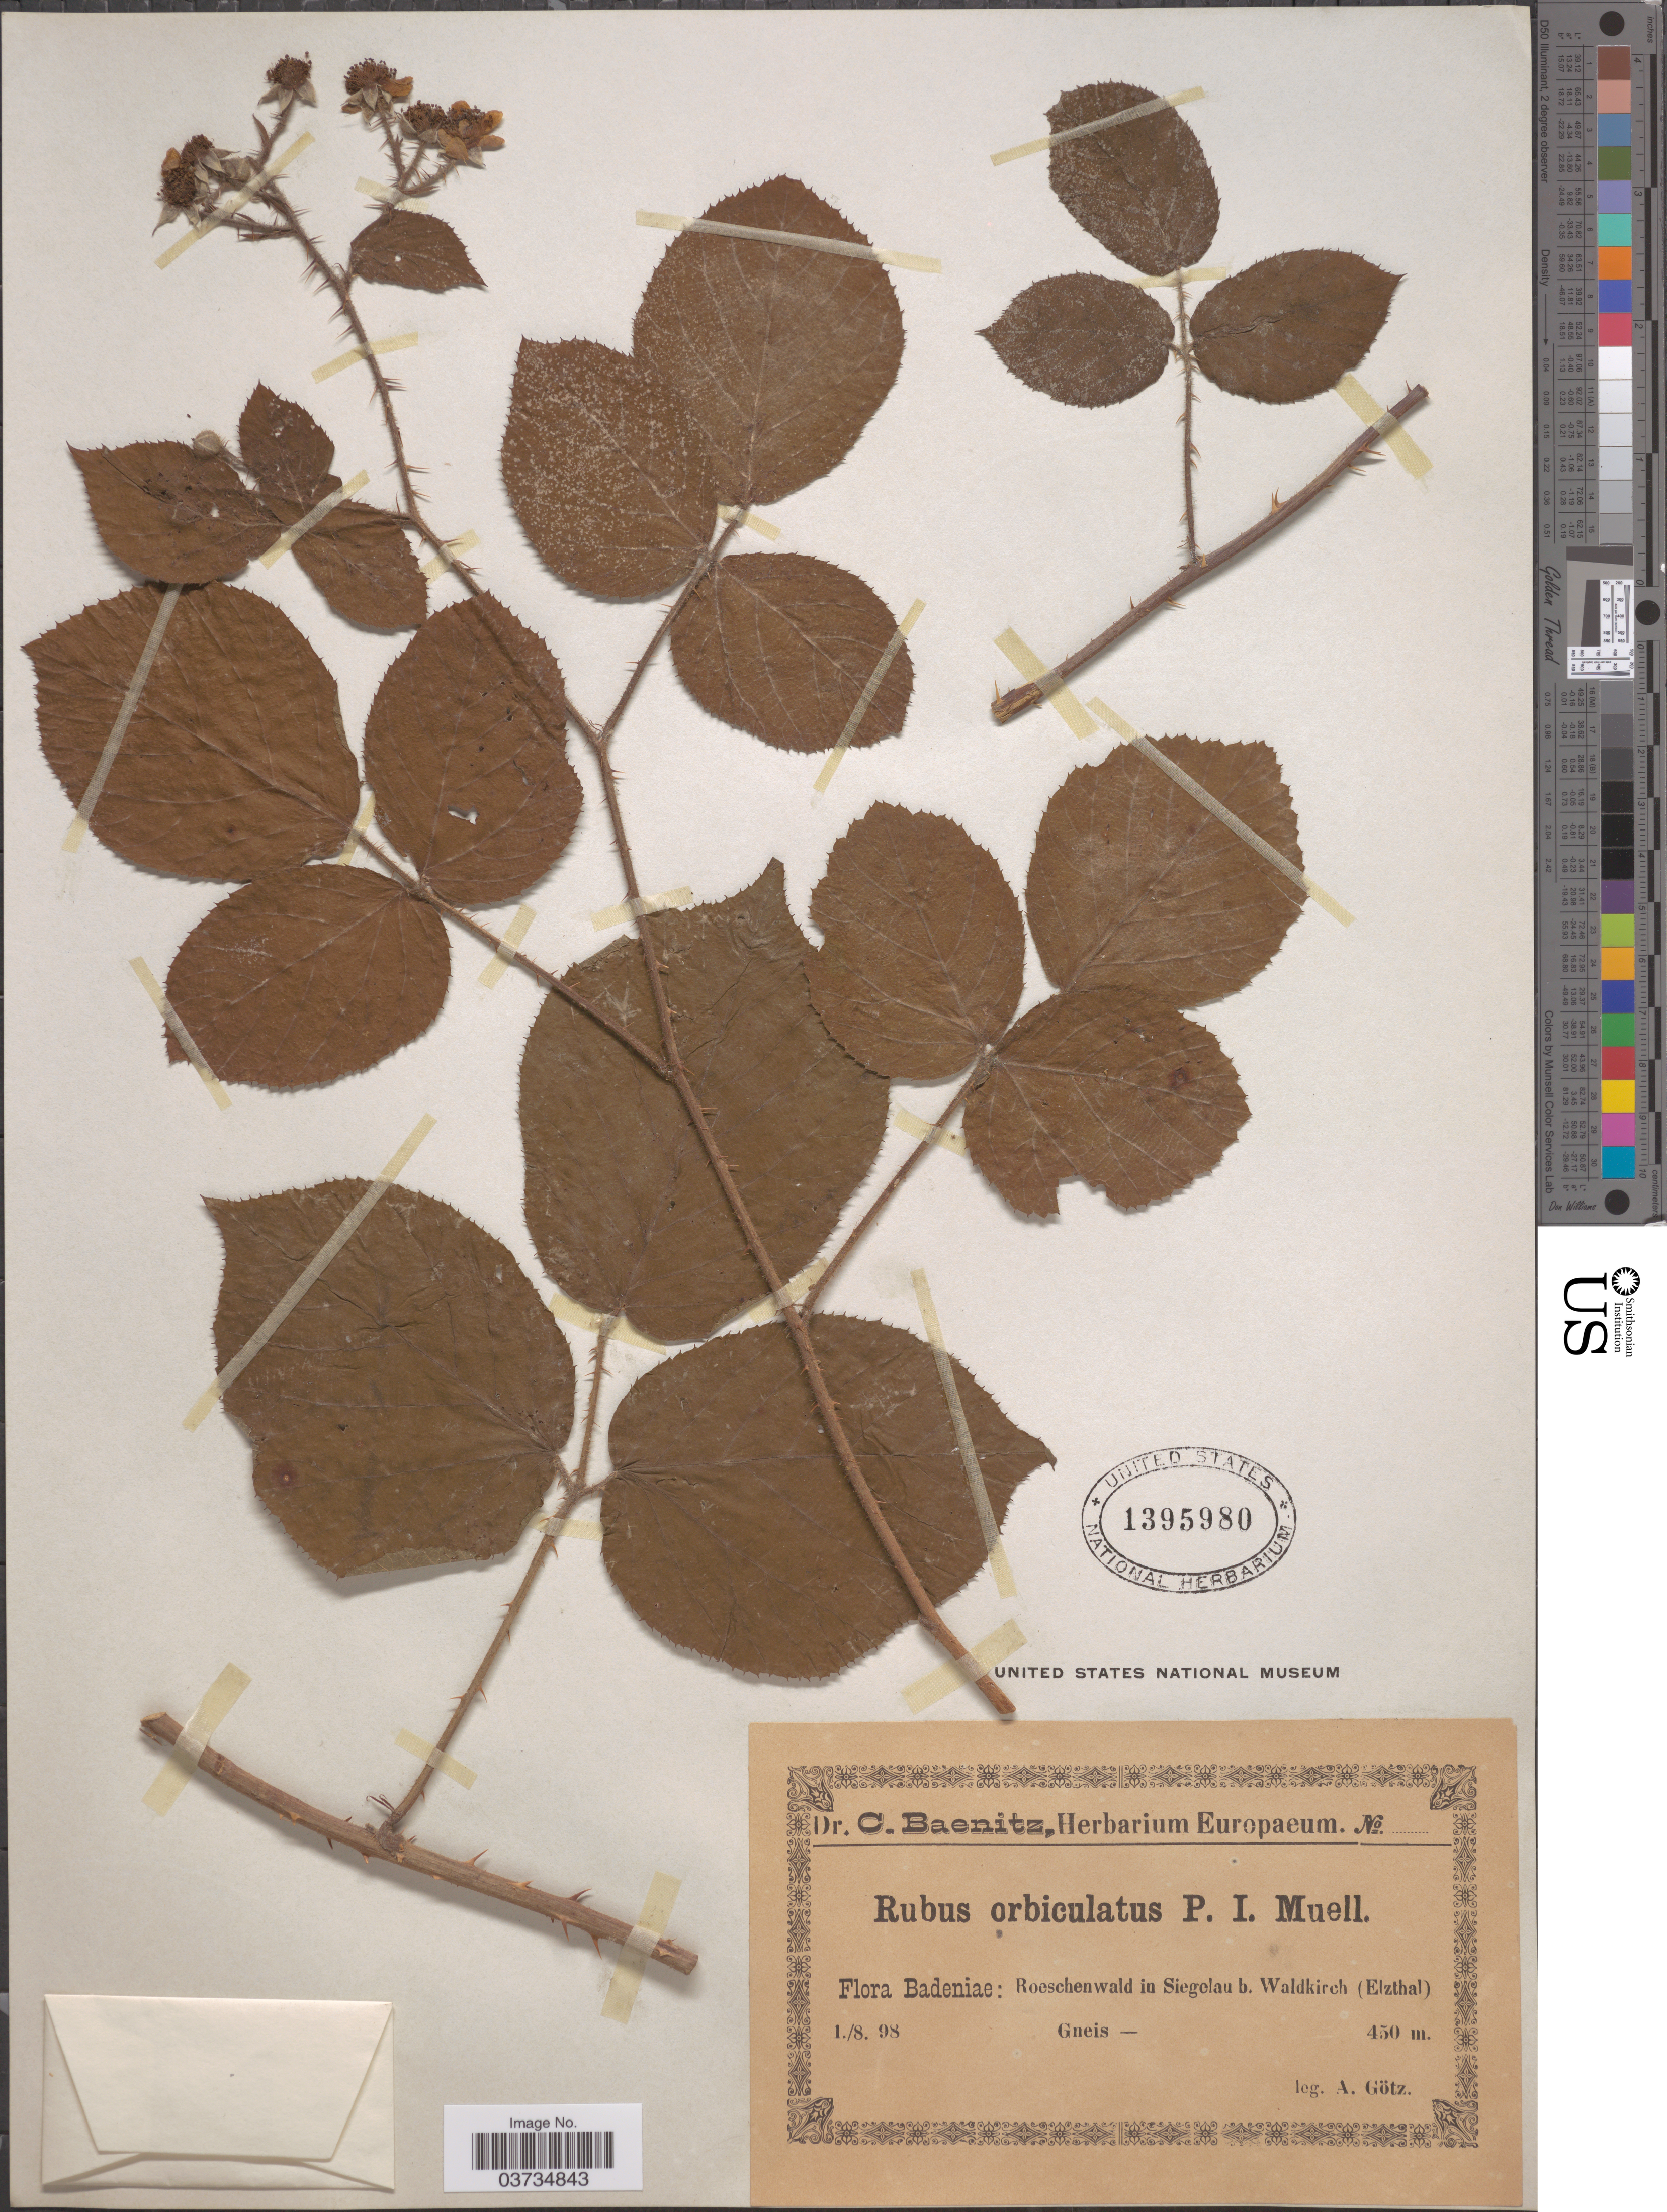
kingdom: Plantae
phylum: Tracheophyta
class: Magnoliopsida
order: Rosales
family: Rosaceae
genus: Rubus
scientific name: Rubus orbiculatus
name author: P.J. Müll.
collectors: A. Götz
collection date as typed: Transcribed d/m/y: 1/8/98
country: Germany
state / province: Baden-Württemberg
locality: Badeniae: Roeschenwald in Siegelau b. Waldkirch (Elzthal).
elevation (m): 450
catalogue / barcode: US 1395980